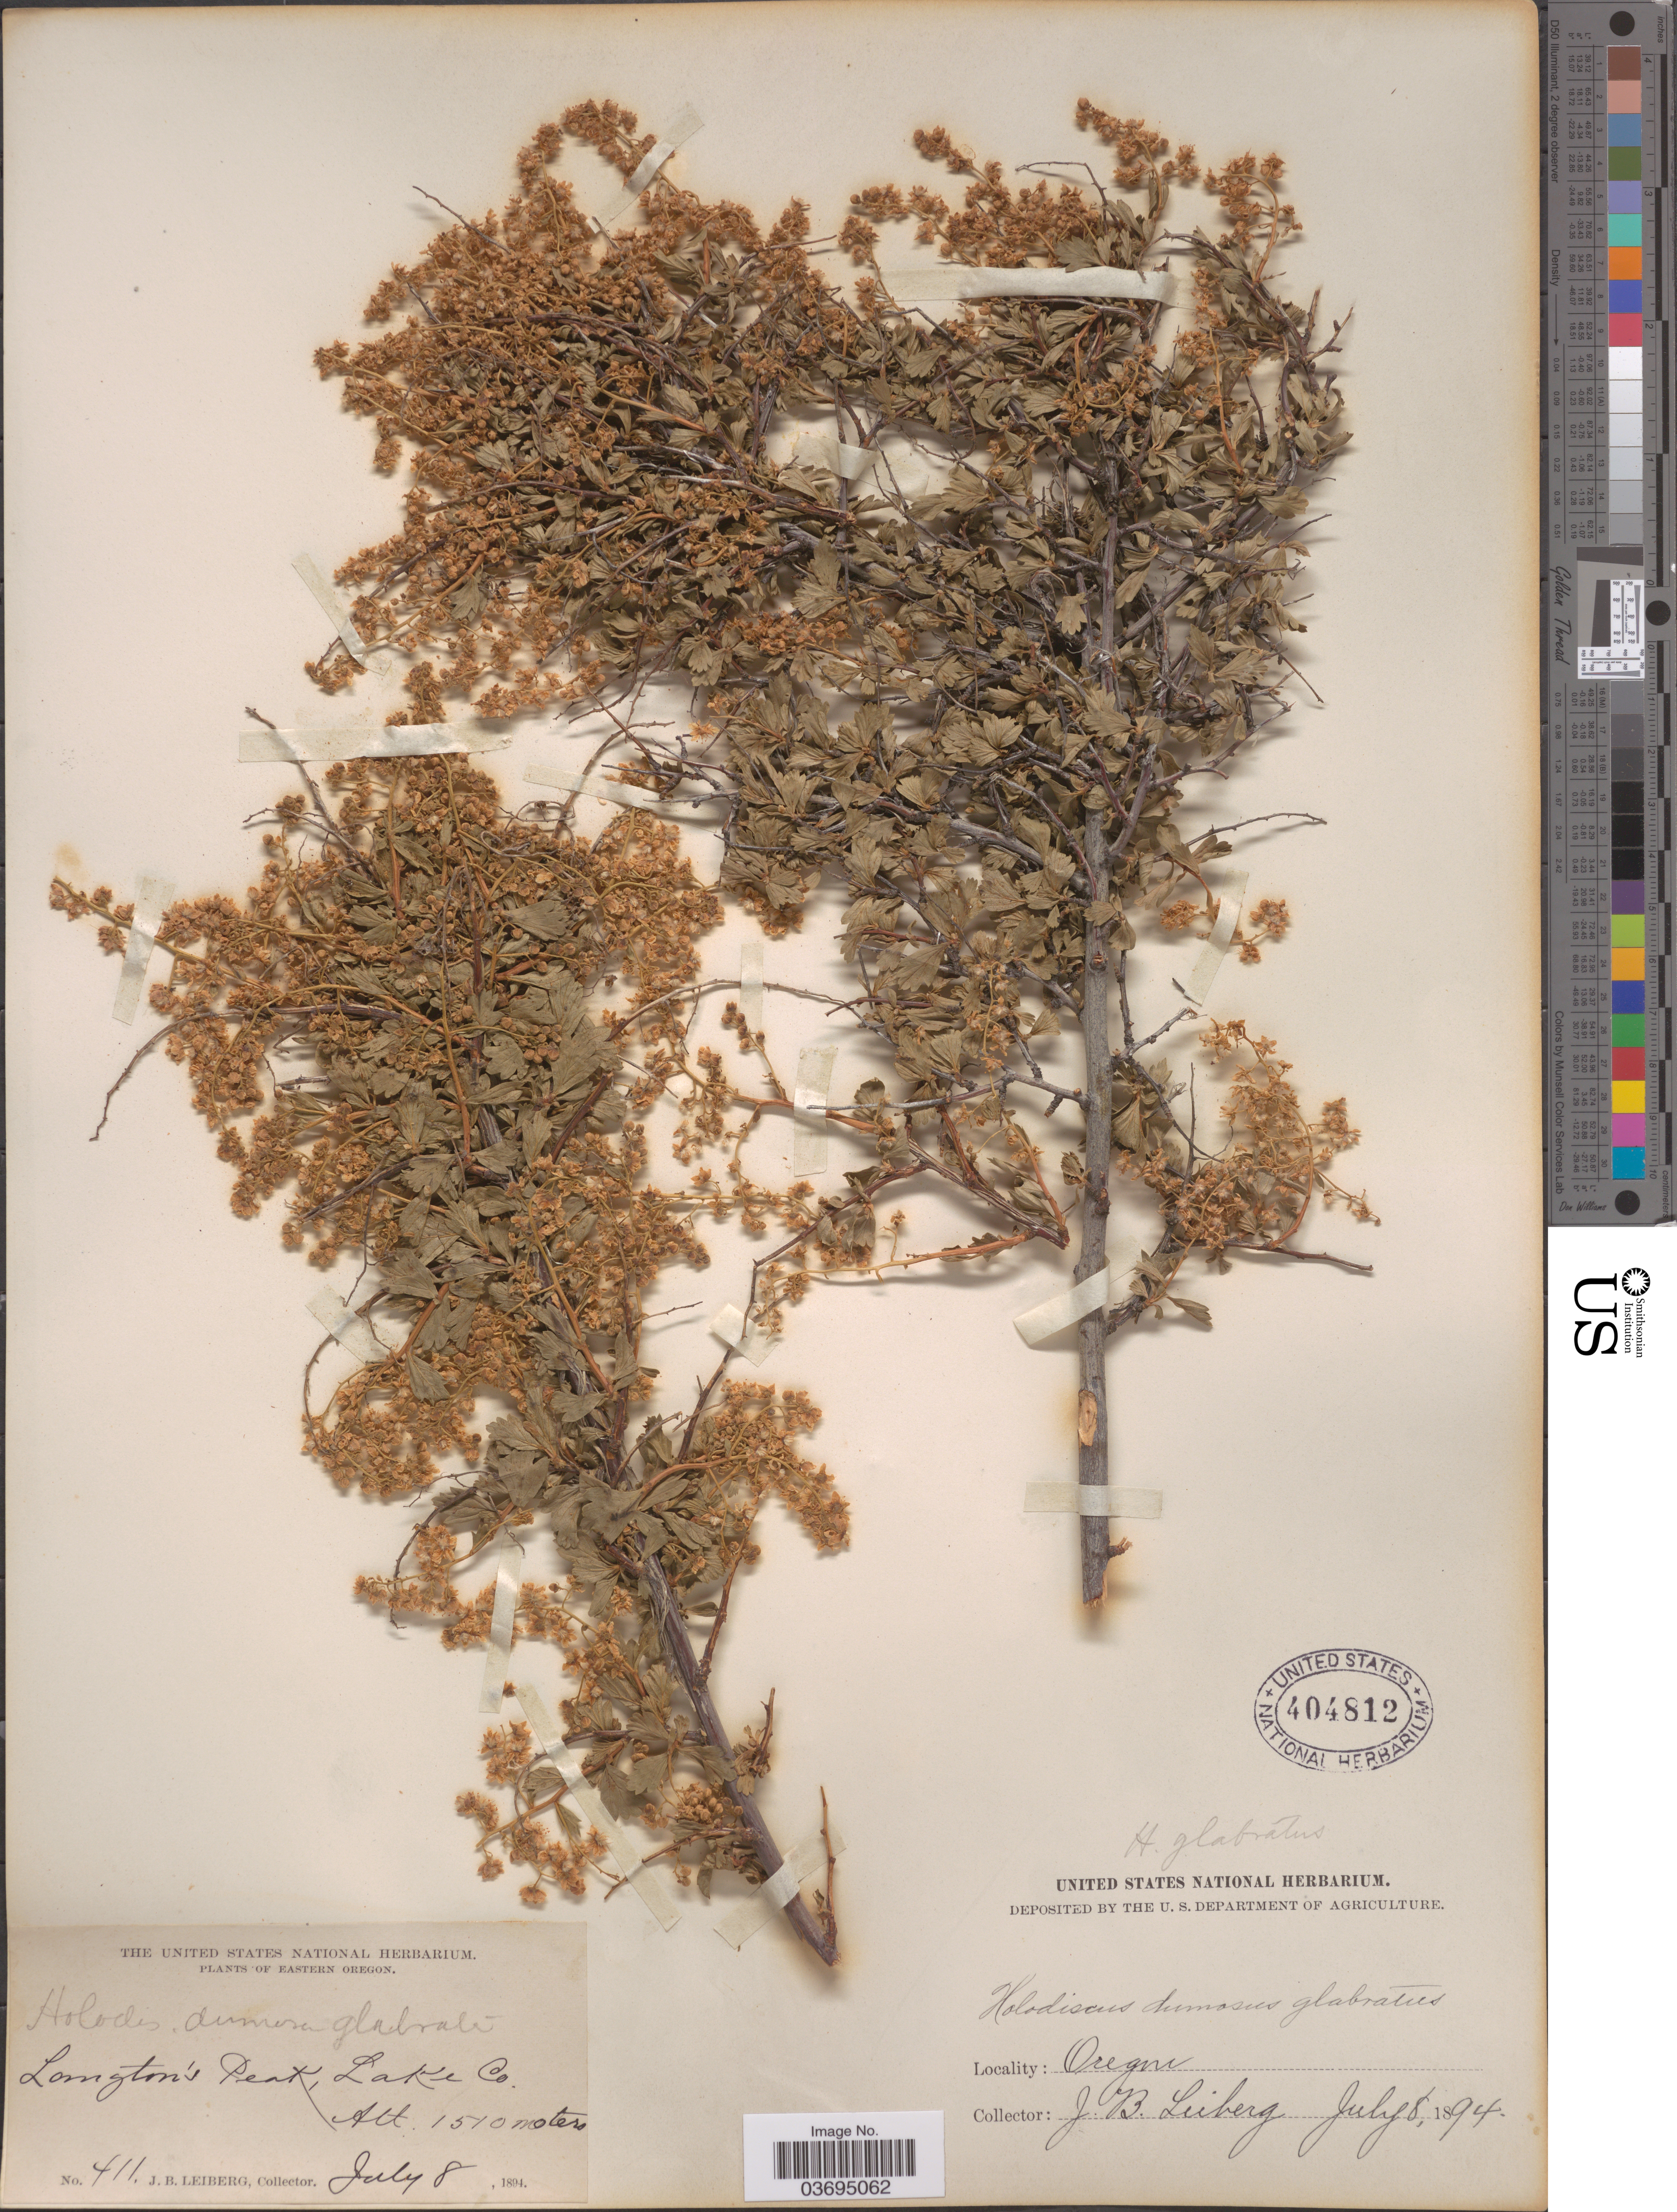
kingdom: Plantae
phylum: Tracheophyta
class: Magnoliopsida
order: Rosales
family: Rosaceae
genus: Holodiscus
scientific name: Holodiscus discolor var. glabrescens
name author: (Greenm.) Jeps.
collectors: J. B. Leiberg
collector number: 411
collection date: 1894-07-08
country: United States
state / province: Oregon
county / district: Lake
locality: Eastern Oregon. Langton's Peak, Lake Co.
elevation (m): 1510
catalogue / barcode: US 404812